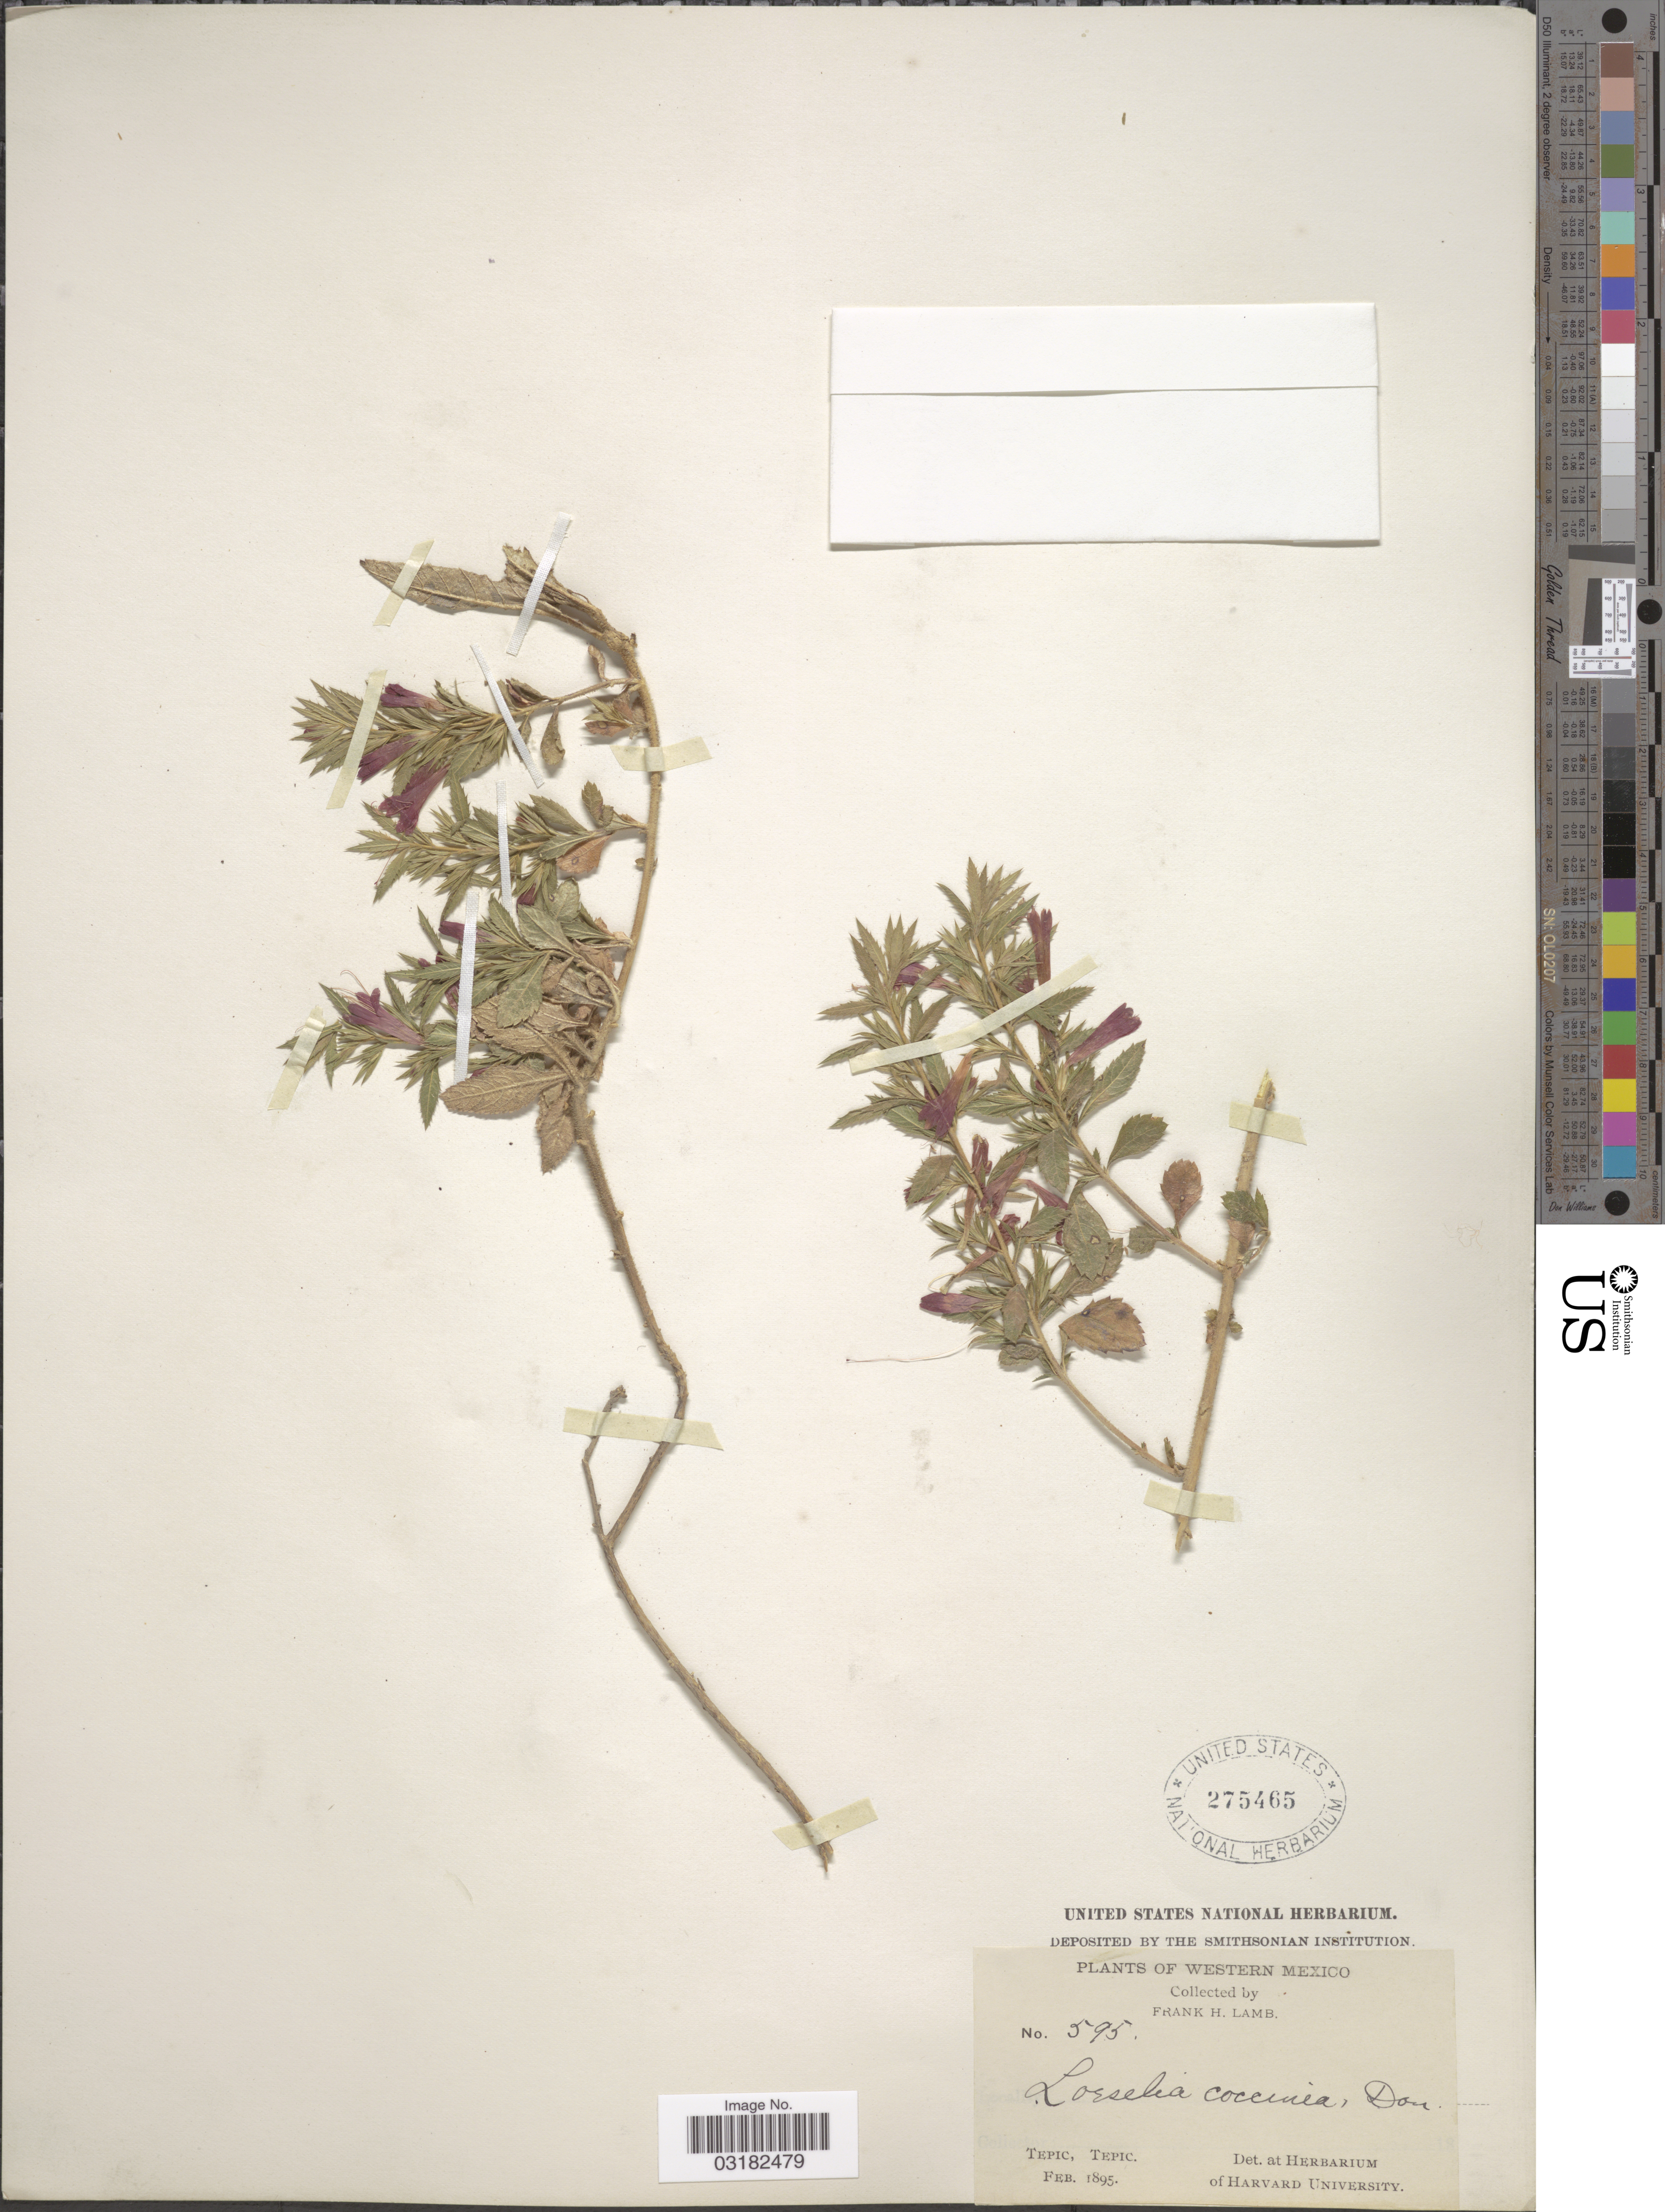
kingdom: Plantae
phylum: Tracheophyta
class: Magnoliopsida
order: Ericales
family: Polemoniaceae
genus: Loeselia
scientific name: Loeselia mexicana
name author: (Lam.) Brand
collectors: F. H. Lamb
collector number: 595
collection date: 1895-02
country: Mexico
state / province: Nayarit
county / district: Tepic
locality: Tepic Mun., Tepic Territory [now Nayarit].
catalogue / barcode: US 275465